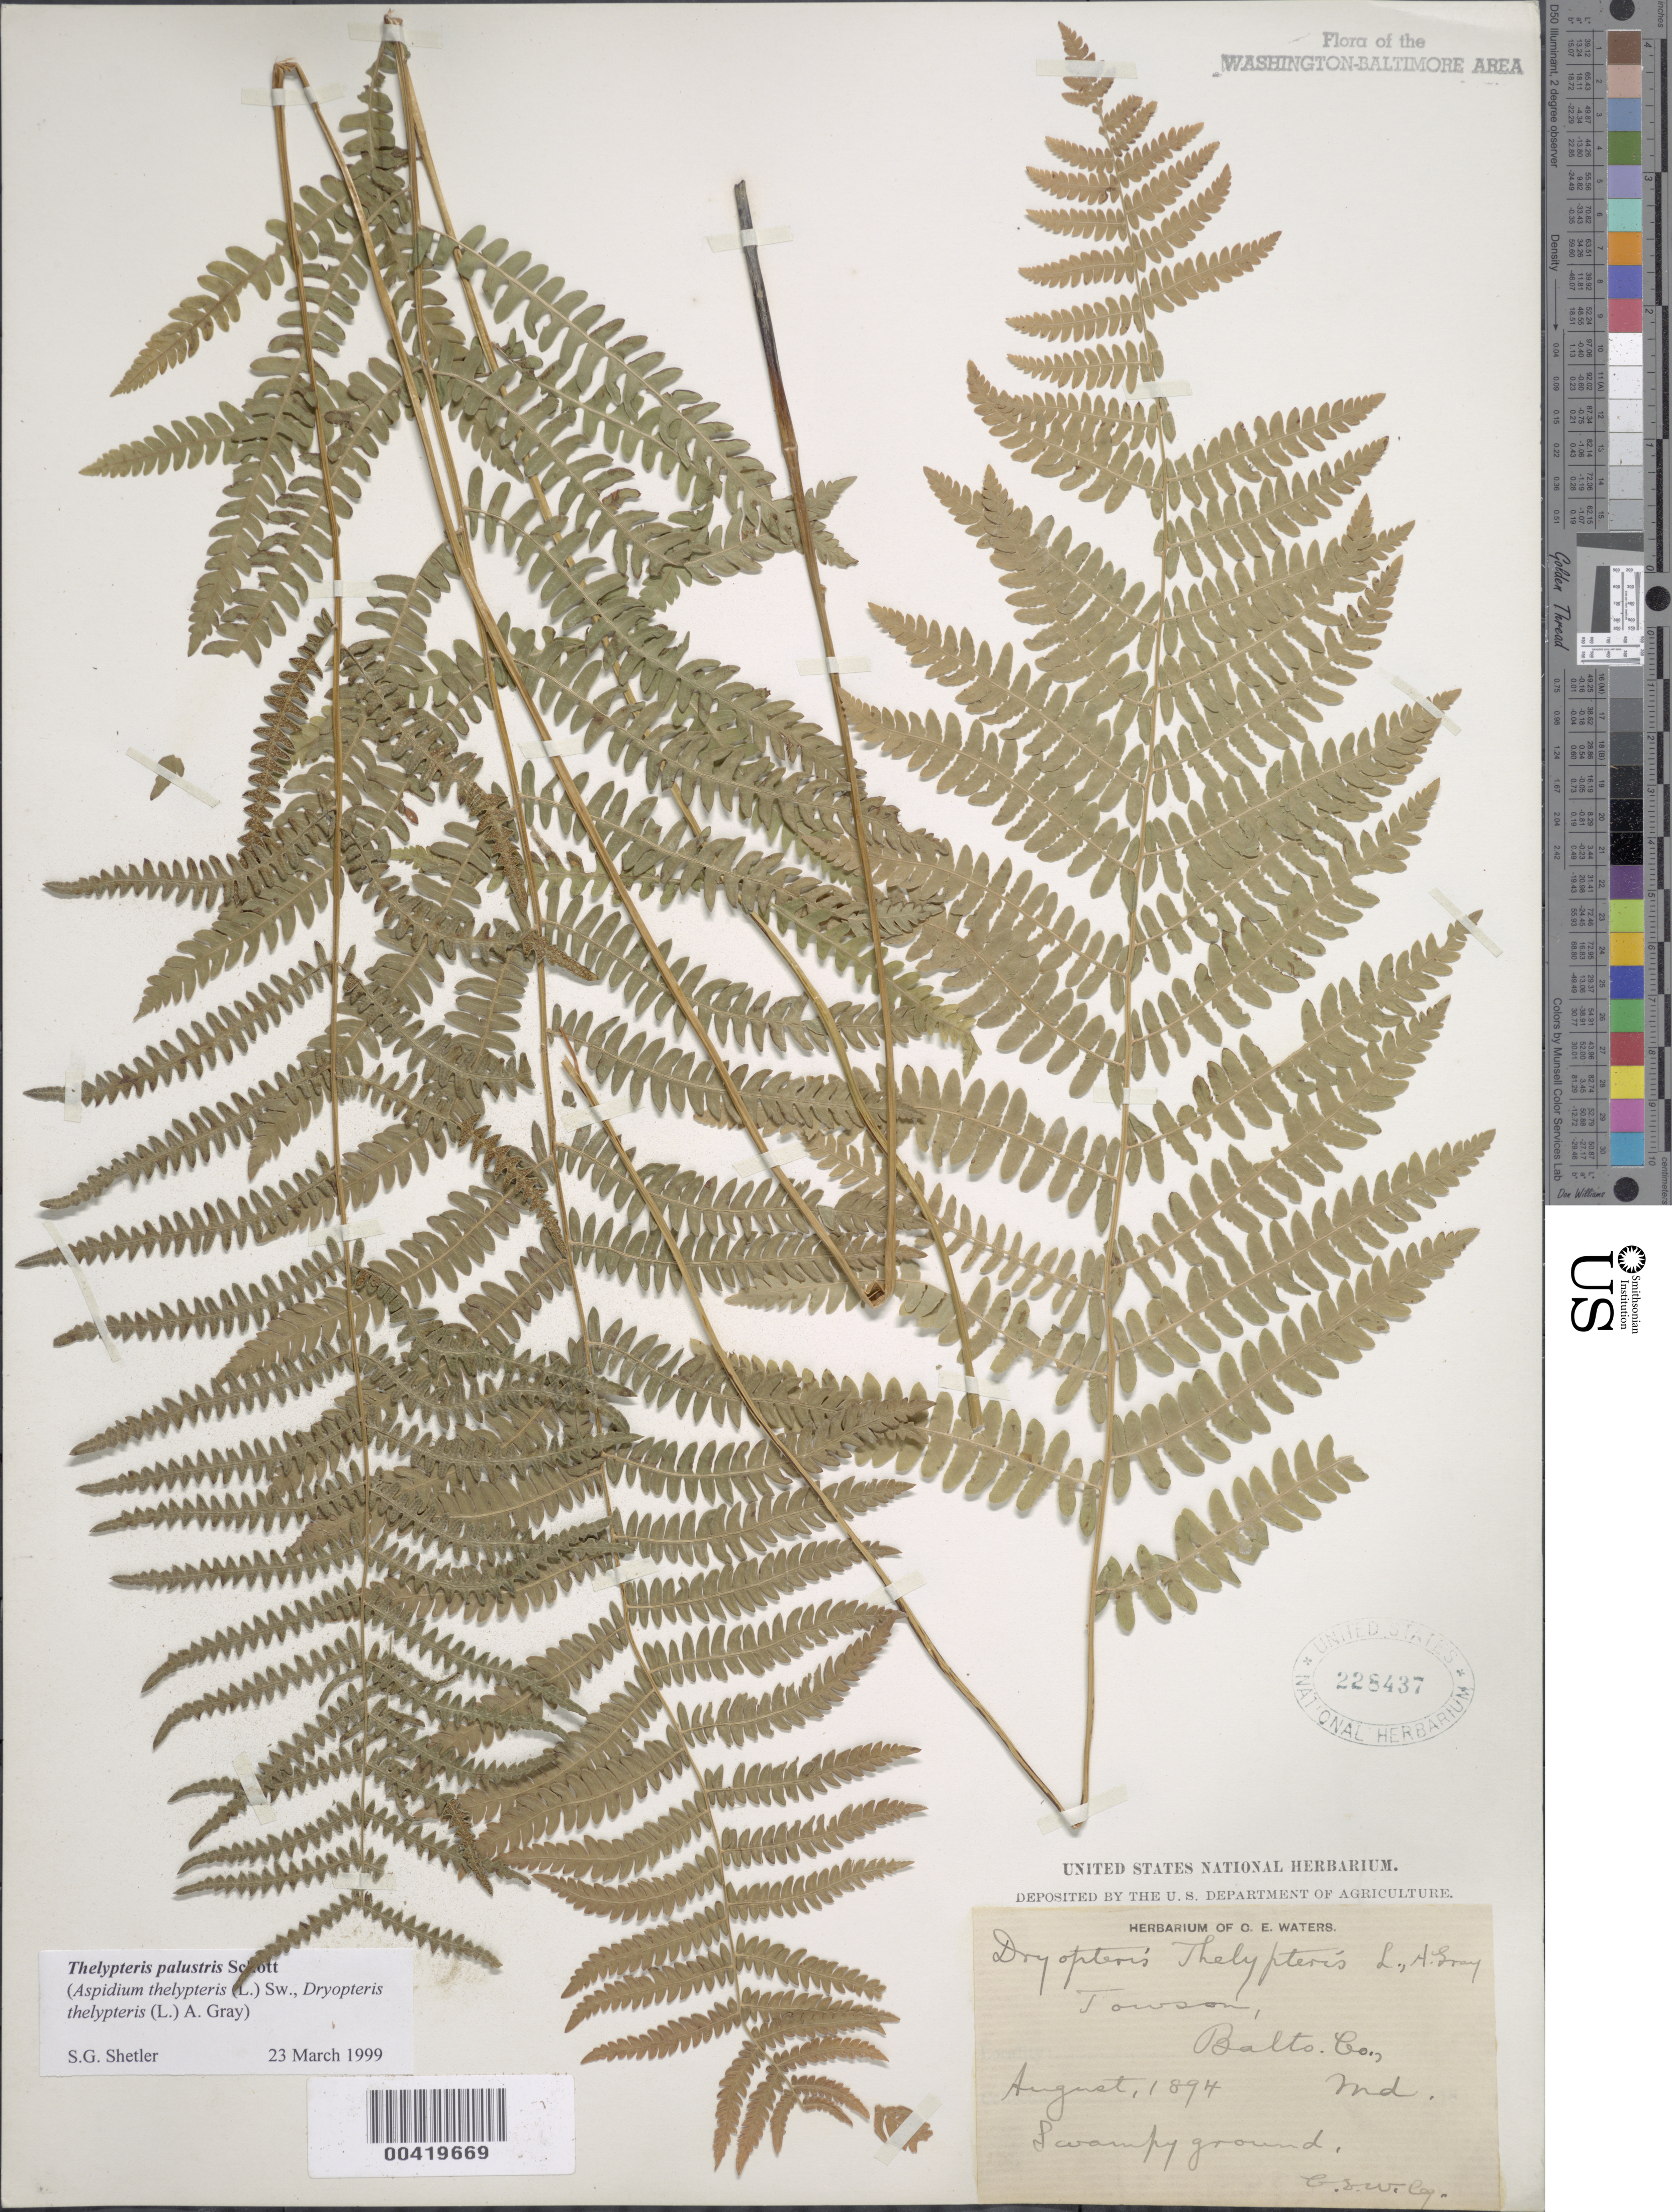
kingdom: Plantae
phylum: Tracheophyta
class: Polypodiopsida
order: Polypodiales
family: Thelypteridaceae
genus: Thelypteris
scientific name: Thelypteris palustris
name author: (Salisb.) Schott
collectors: C. Waters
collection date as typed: Aug 1894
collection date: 1894-08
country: United States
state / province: Maryland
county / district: Baltimore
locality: Towson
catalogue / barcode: US 228437